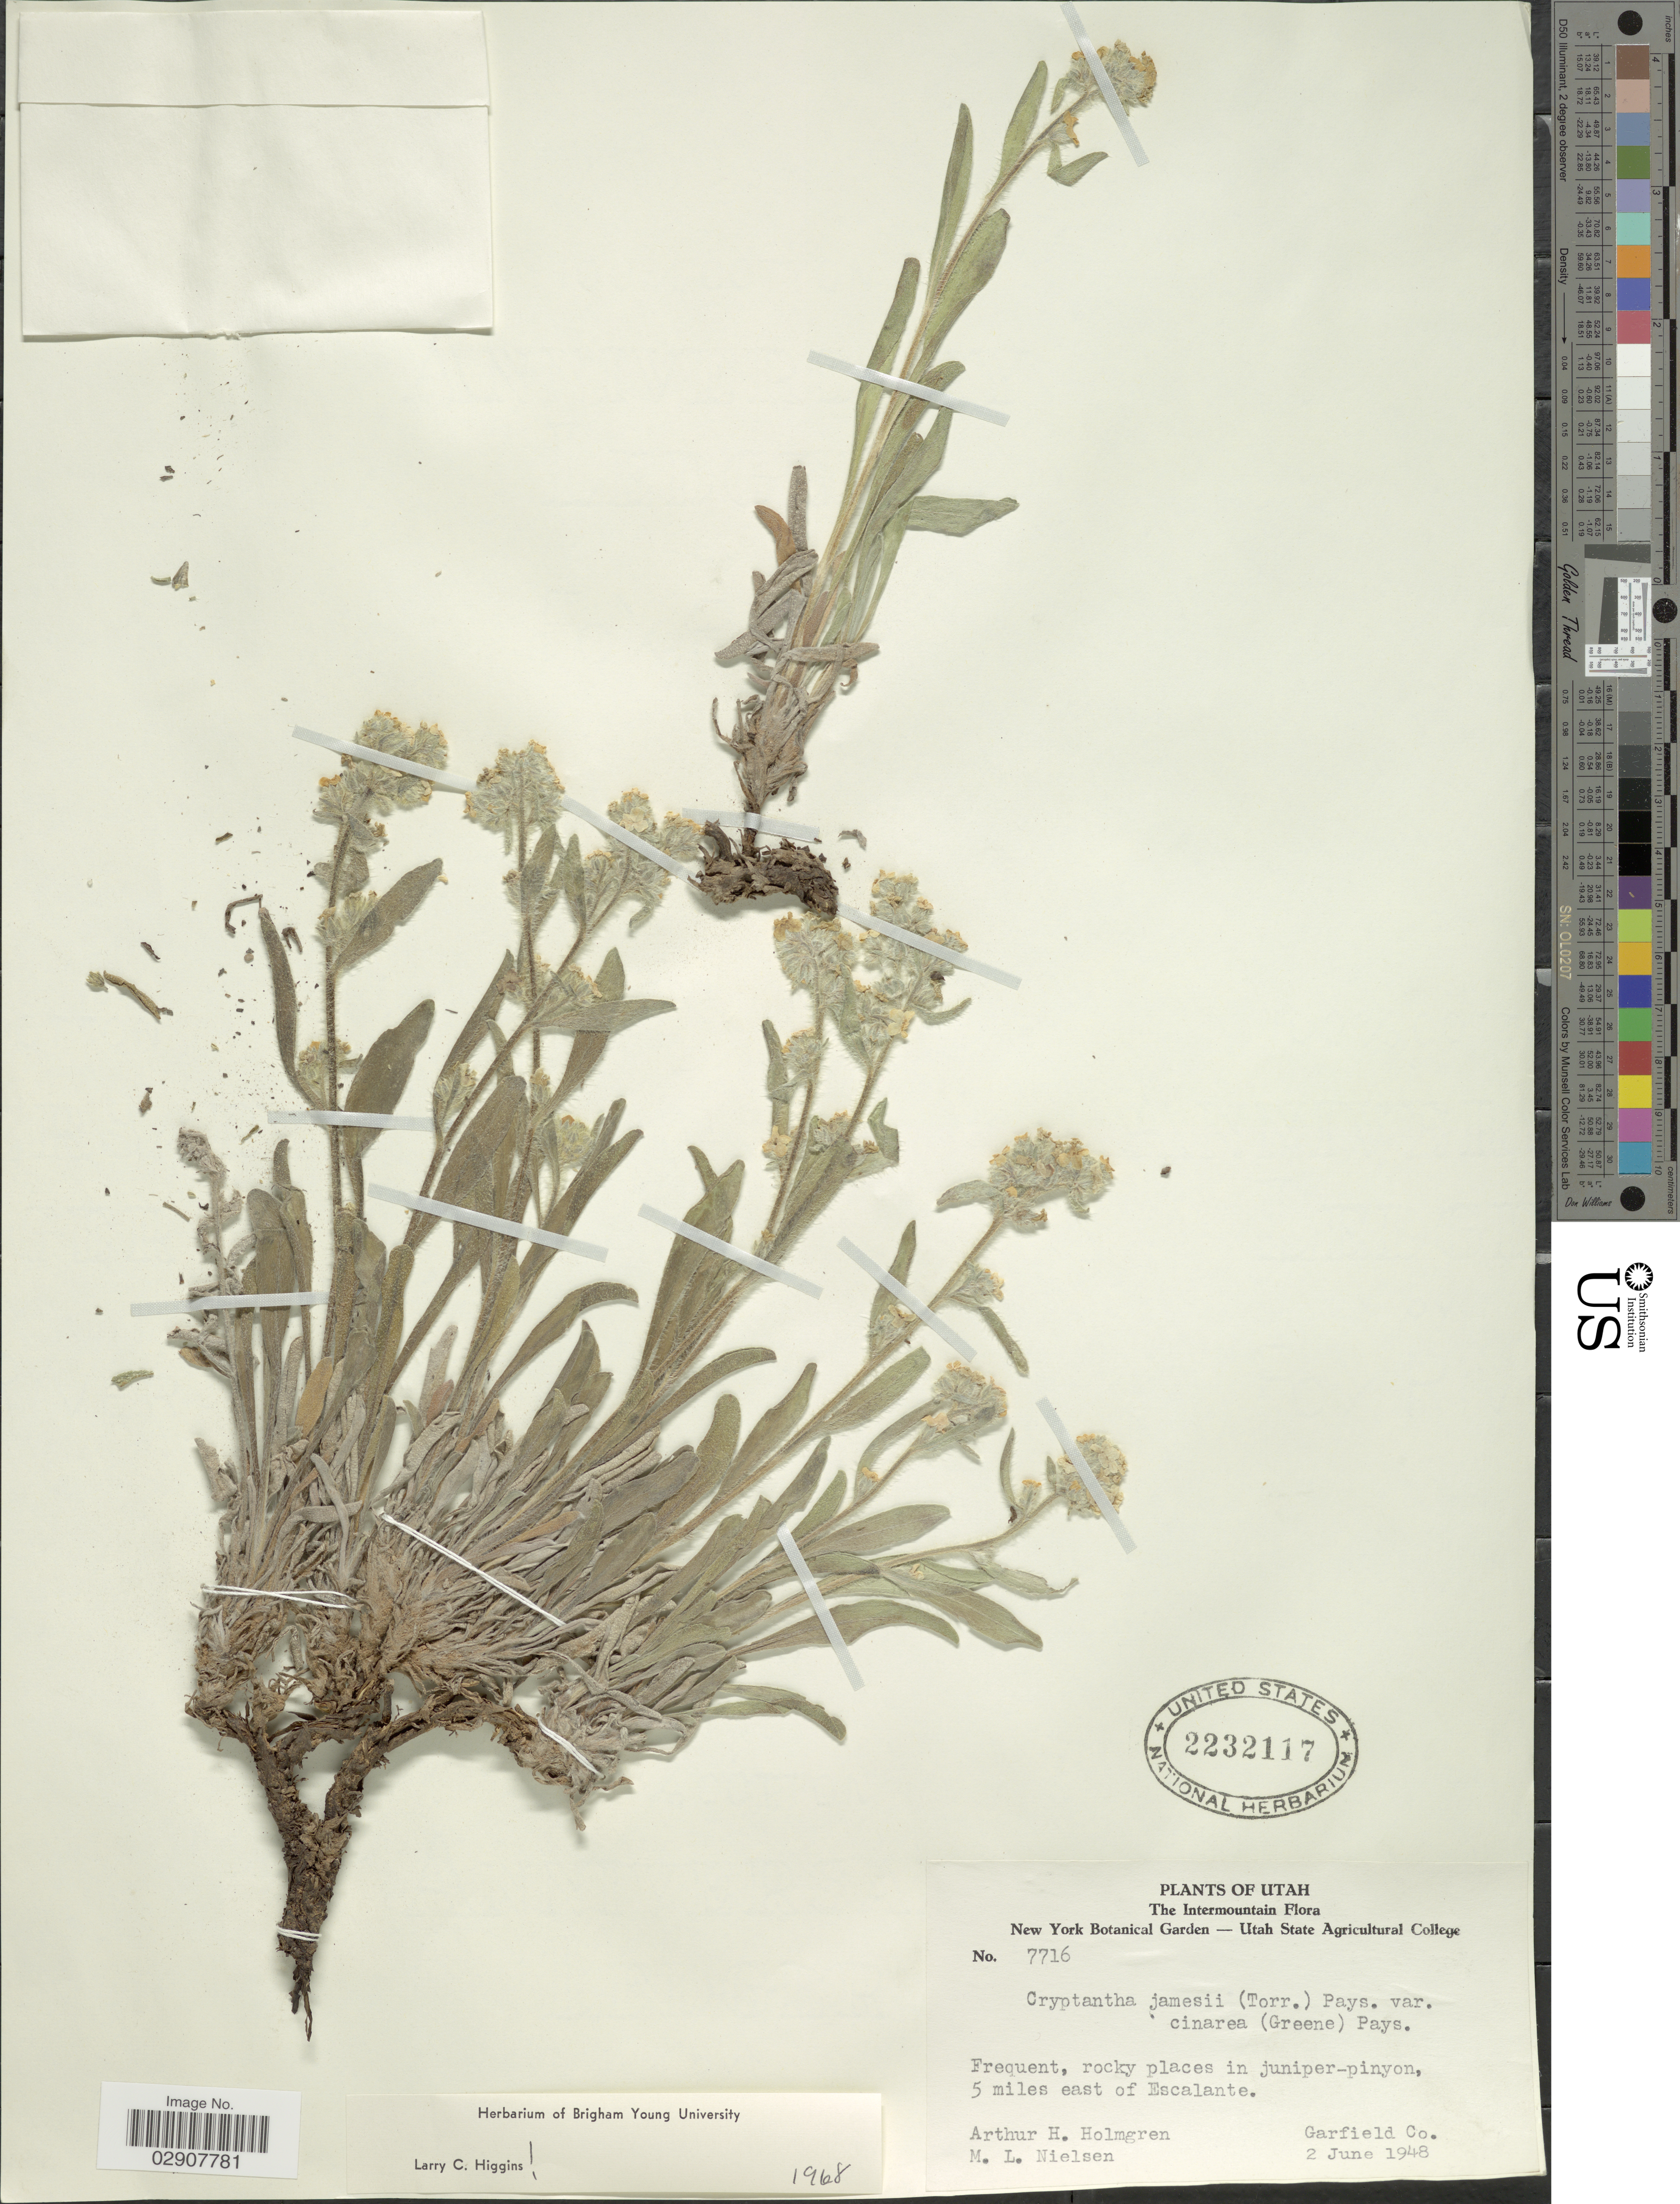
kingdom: Plantae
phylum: Tracheophyta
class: Magnoliopsida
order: Boraginales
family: Boraginaceae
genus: Cryptantha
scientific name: Cryptantha jamesii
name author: (Torr.) Payson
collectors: A. H. Holmgren & M. Nielsen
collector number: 7716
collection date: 1948-06-02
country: United States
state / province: Utah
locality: Rocky places in juniper - pinyon, 5 miles east of Escalante. Garfield Co. Utah. The Intermountain.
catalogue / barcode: US 2232117